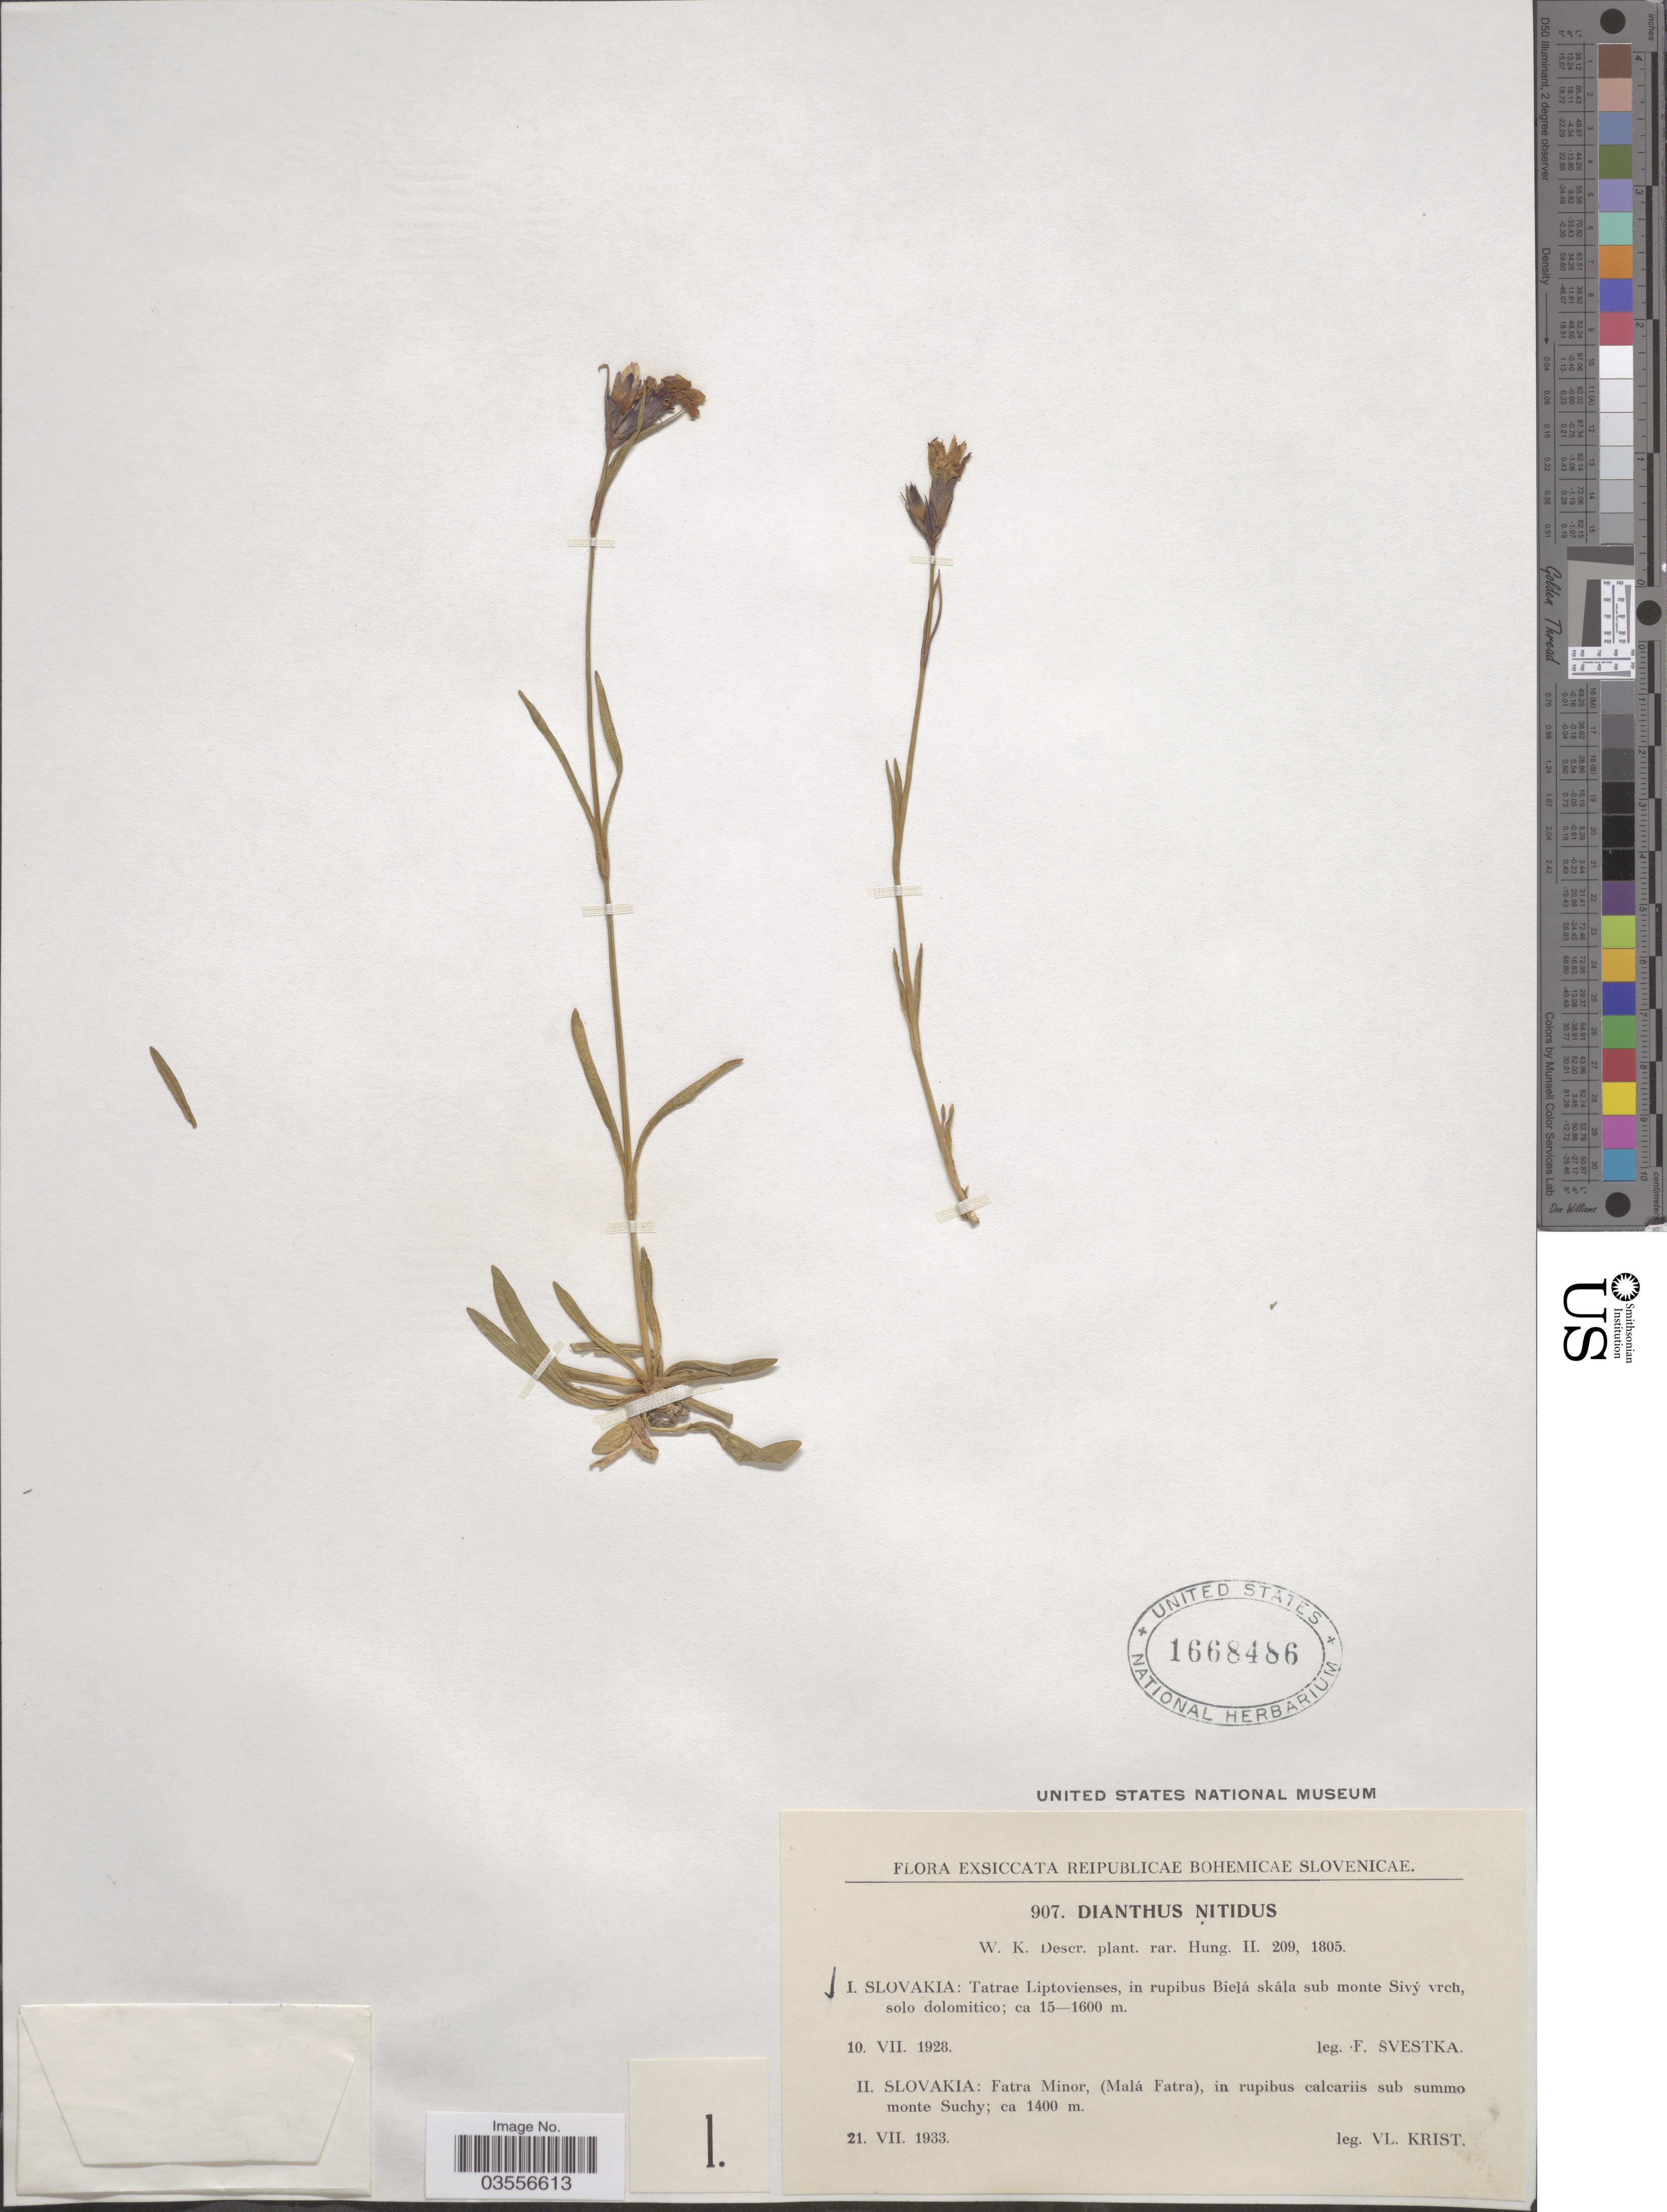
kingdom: Plantae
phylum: Tracheophyta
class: Magnoliopsida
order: Caryophyllales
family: Caryophyllaceae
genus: Dianthus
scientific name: Dianthus nitidus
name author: Waldst. & Kit.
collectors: F. Svestka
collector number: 907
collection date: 1928-07-10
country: Slovakia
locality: Slovakia: Tatrae Liptovienses, in rupibus Bielá skála sub monte Sivý vrch, solo dolomitico.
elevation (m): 1500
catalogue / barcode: US 1668486